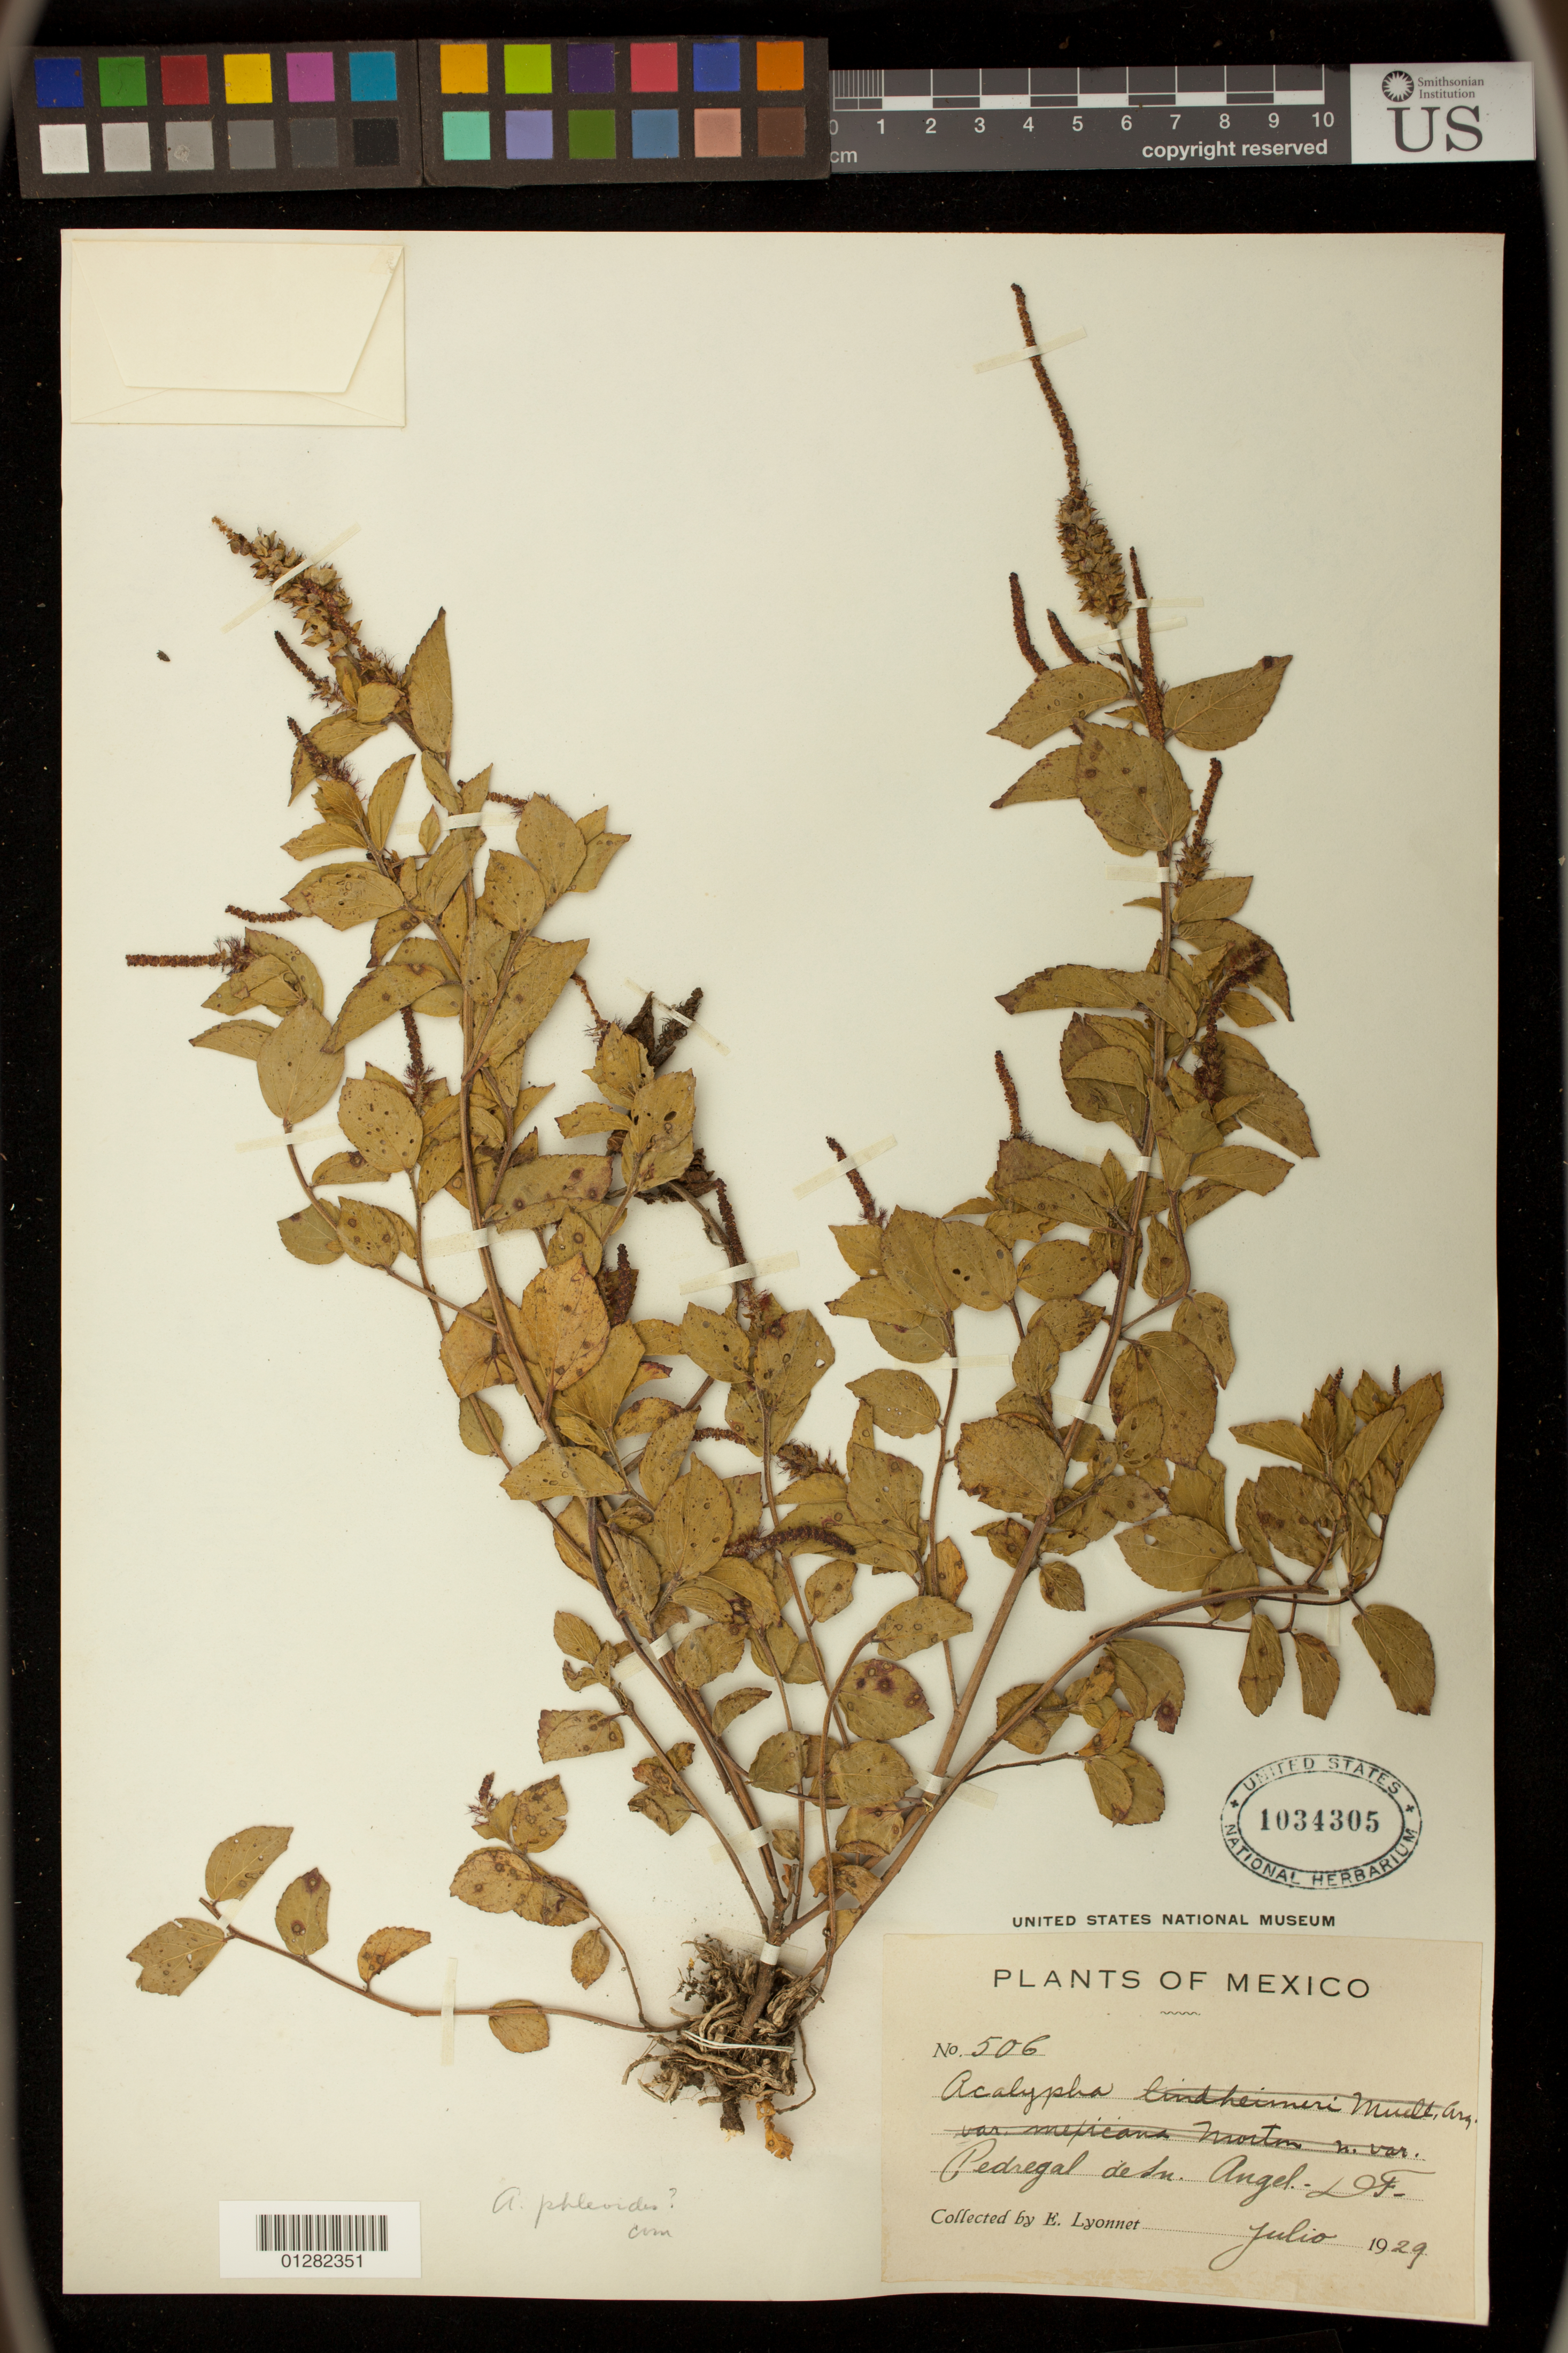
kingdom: Plantae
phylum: Tracheophyta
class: Magnoliopsida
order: Malpighiales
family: Euphorbiaceae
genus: Acalypha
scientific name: Acalypha phleoides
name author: Cav.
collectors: E. Lyonnet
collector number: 506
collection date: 1929-07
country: Mexico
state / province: México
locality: Pedregal de San Angel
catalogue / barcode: US 1034305